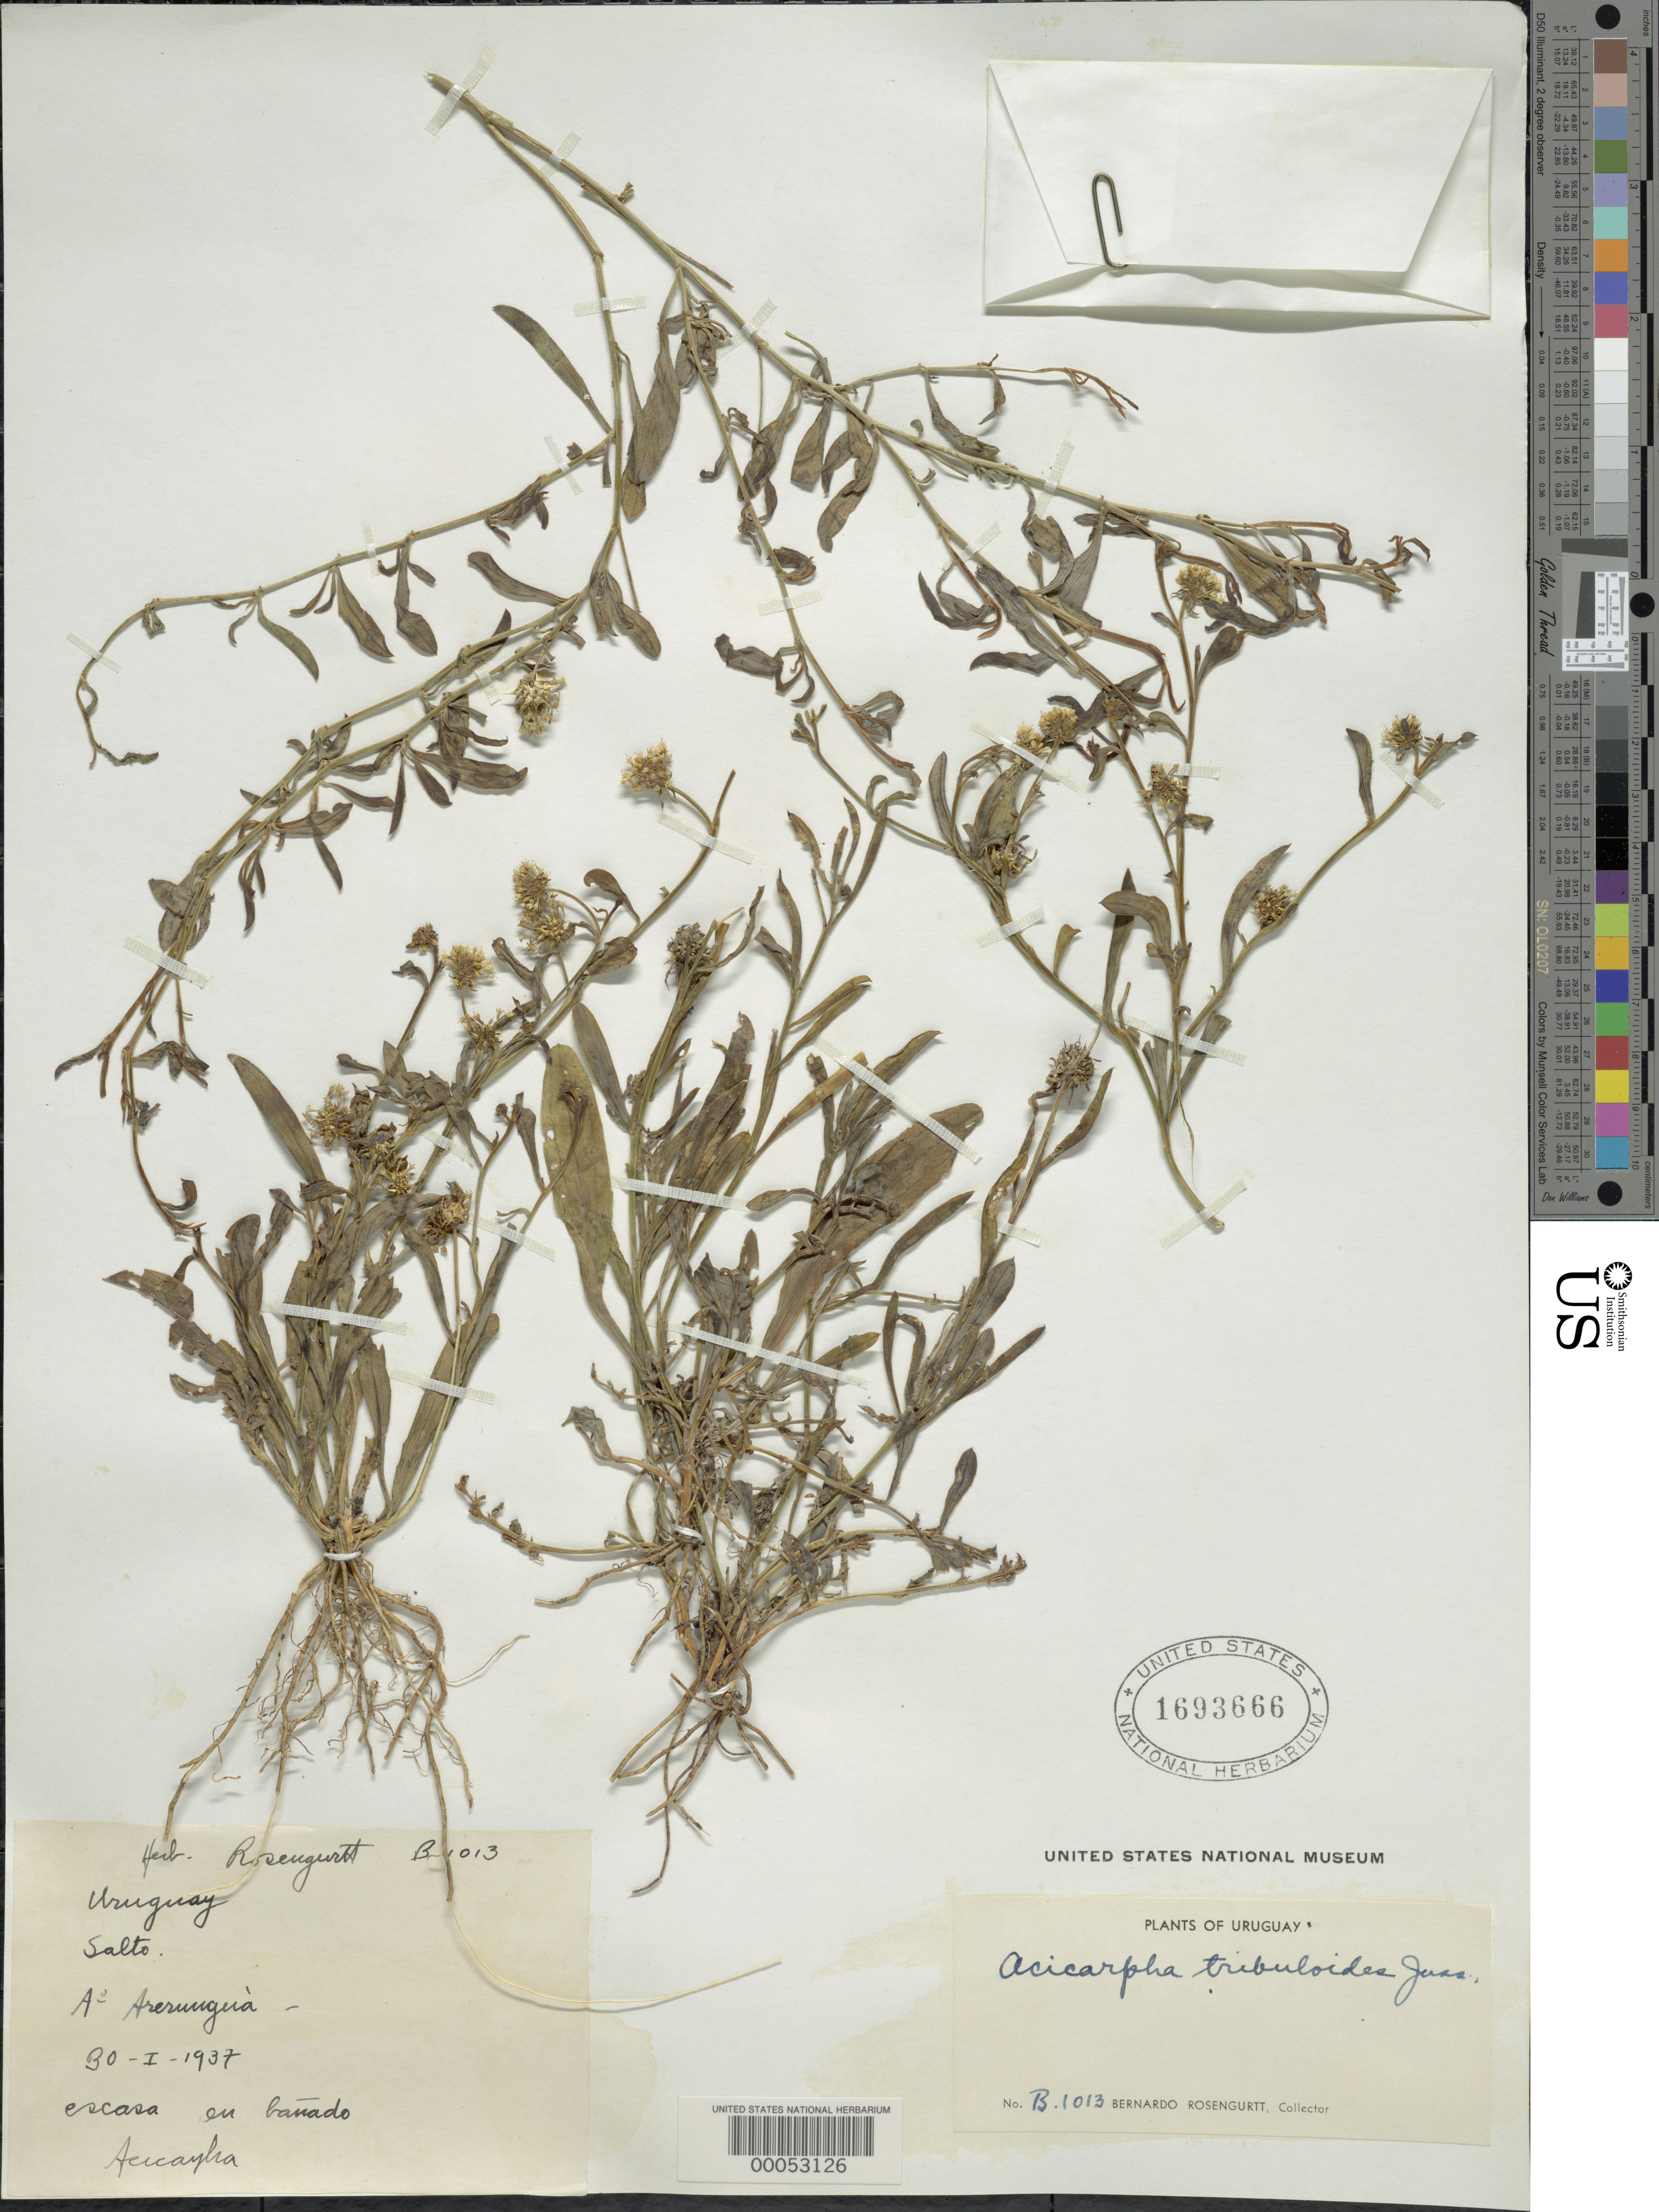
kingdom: Plantae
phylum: Tracheophyta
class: Magnoliopsida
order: Asterales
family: Calyceraceae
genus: Acicarpha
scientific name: Acicarpha tribuloides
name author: Juss.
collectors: B. Rosengurtt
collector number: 1013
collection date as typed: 30 Jan 1937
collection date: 1937-01-30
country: Uruguay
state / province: Salto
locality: Arerungua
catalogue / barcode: US 1693666